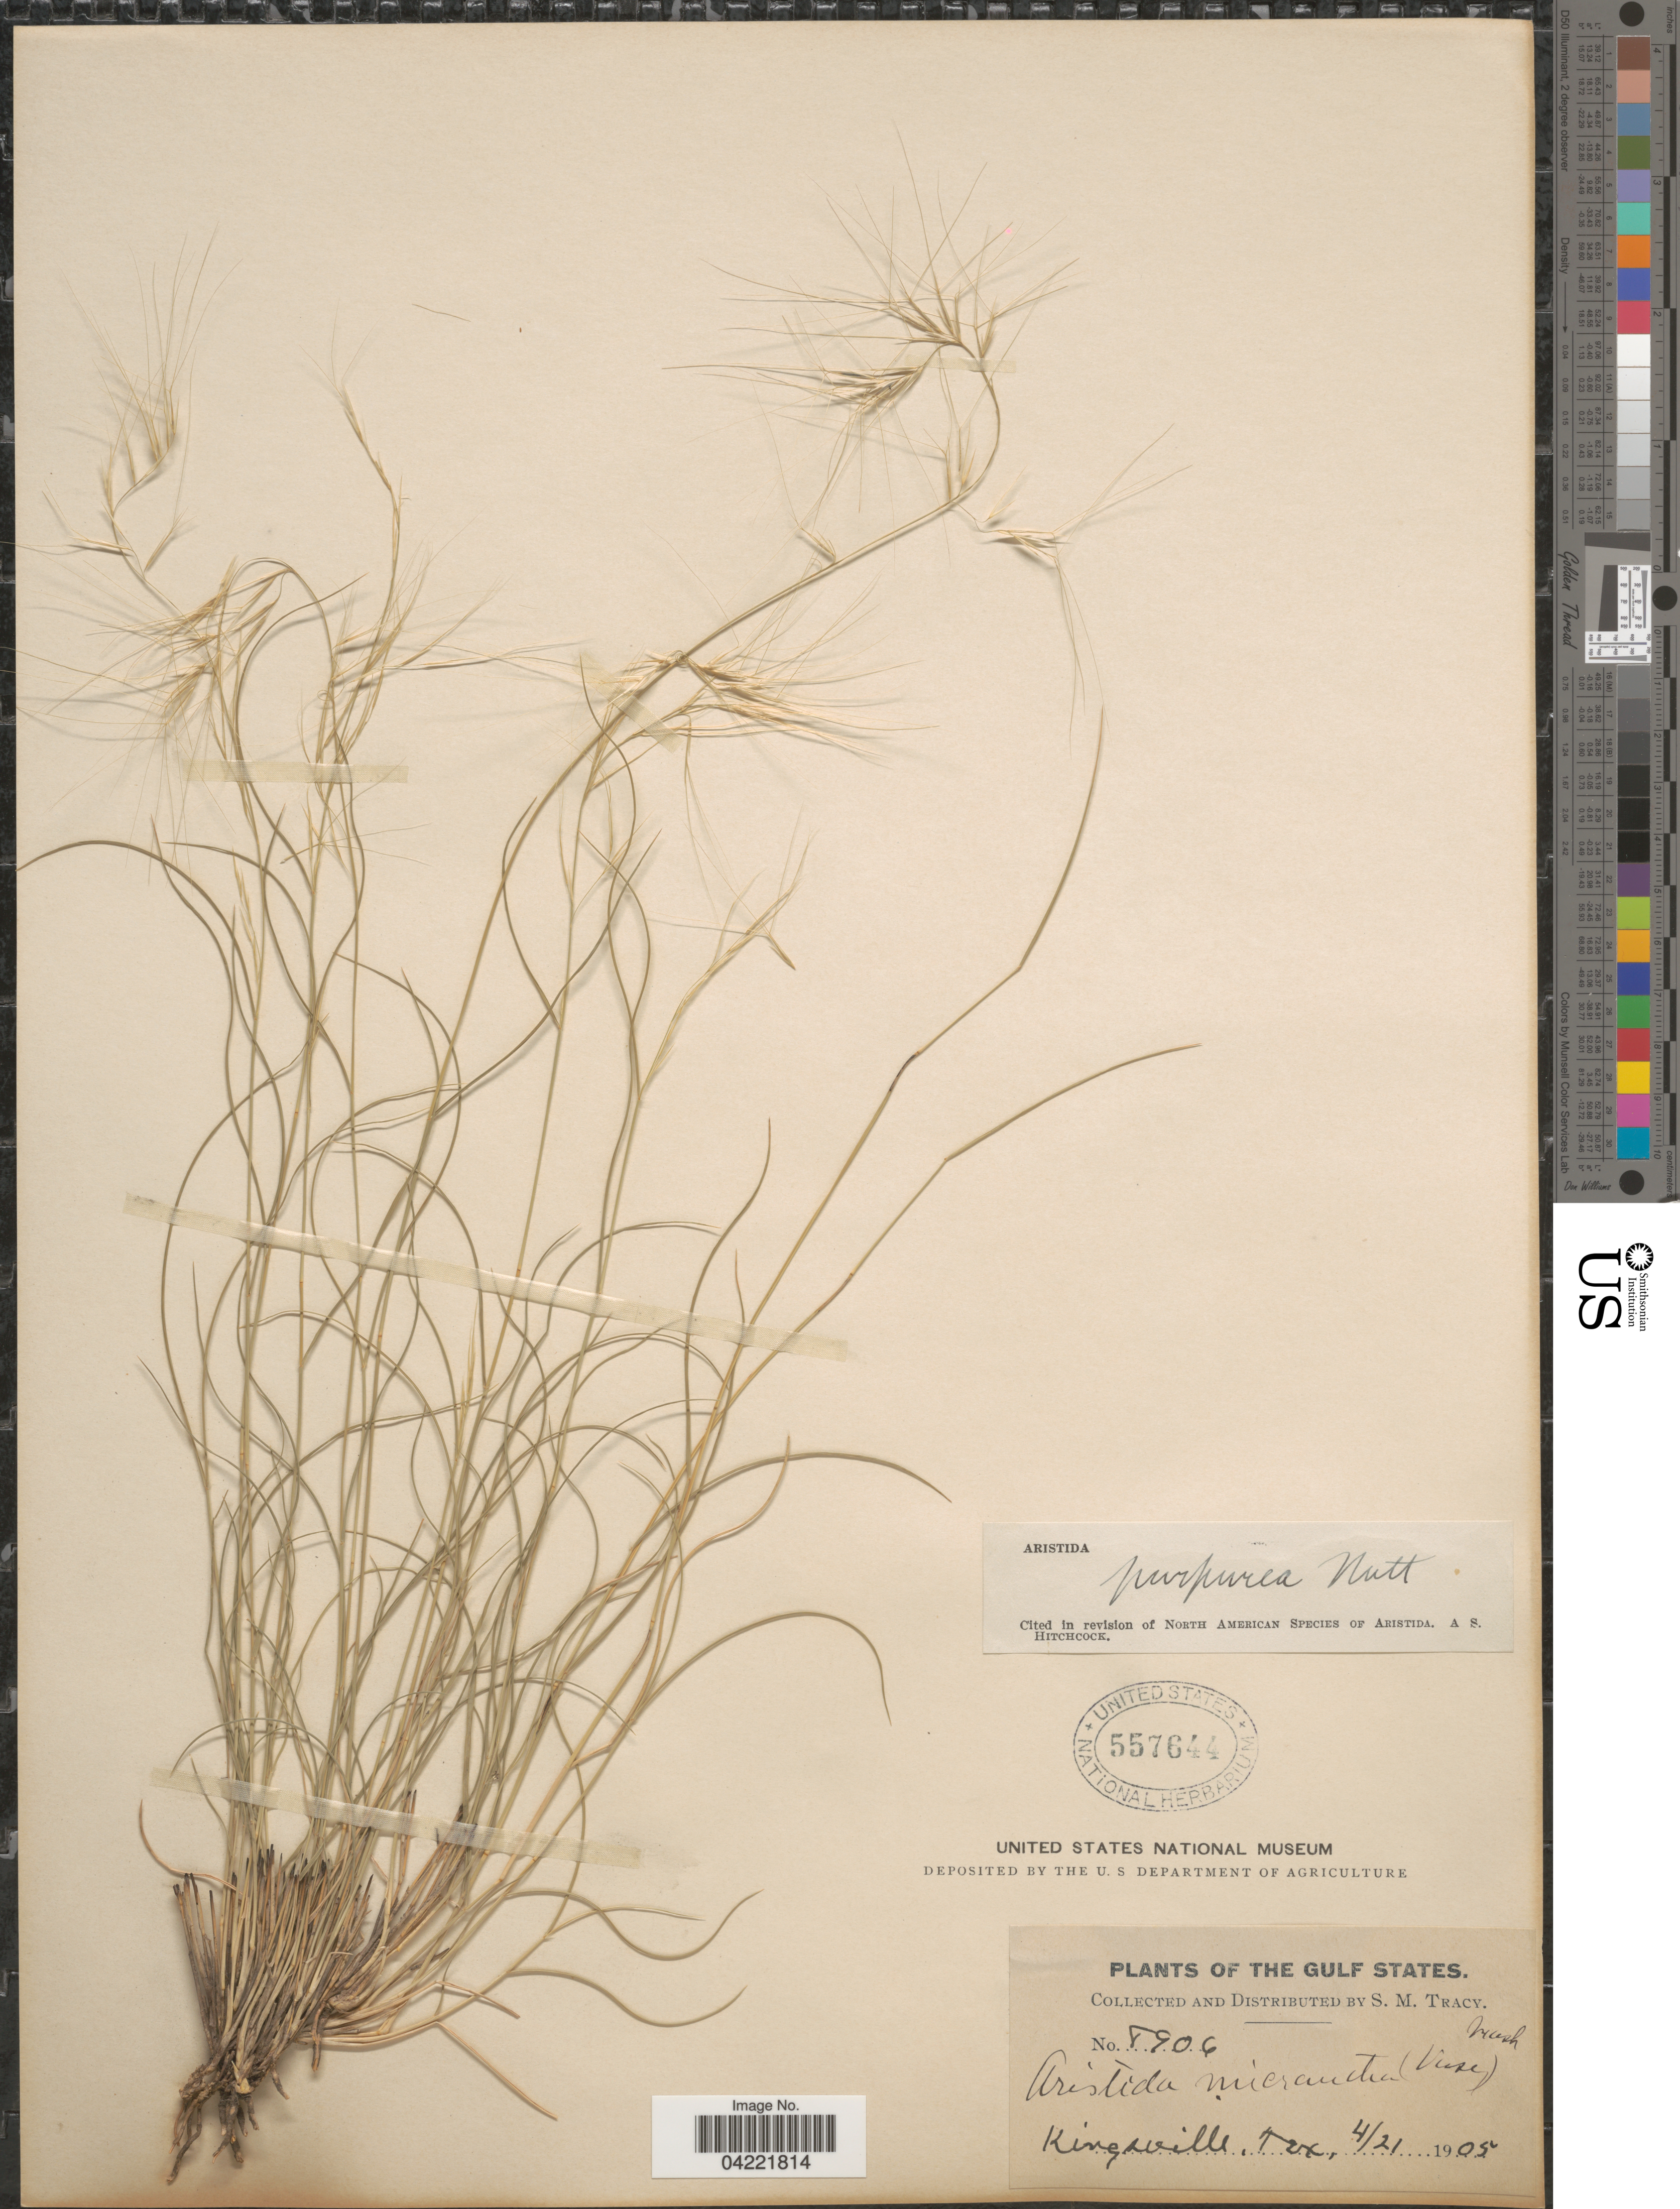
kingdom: Plantae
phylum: Tracheophyta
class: Liliopsida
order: Poales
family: Poaceae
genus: Aristida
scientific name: Aristida purpurea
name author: Nutt.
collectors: S. M. Tracy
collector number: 8906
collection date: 1905-04-21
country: United States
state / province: Texas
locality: Gulf States. Kingsville.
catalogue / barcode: US 557644